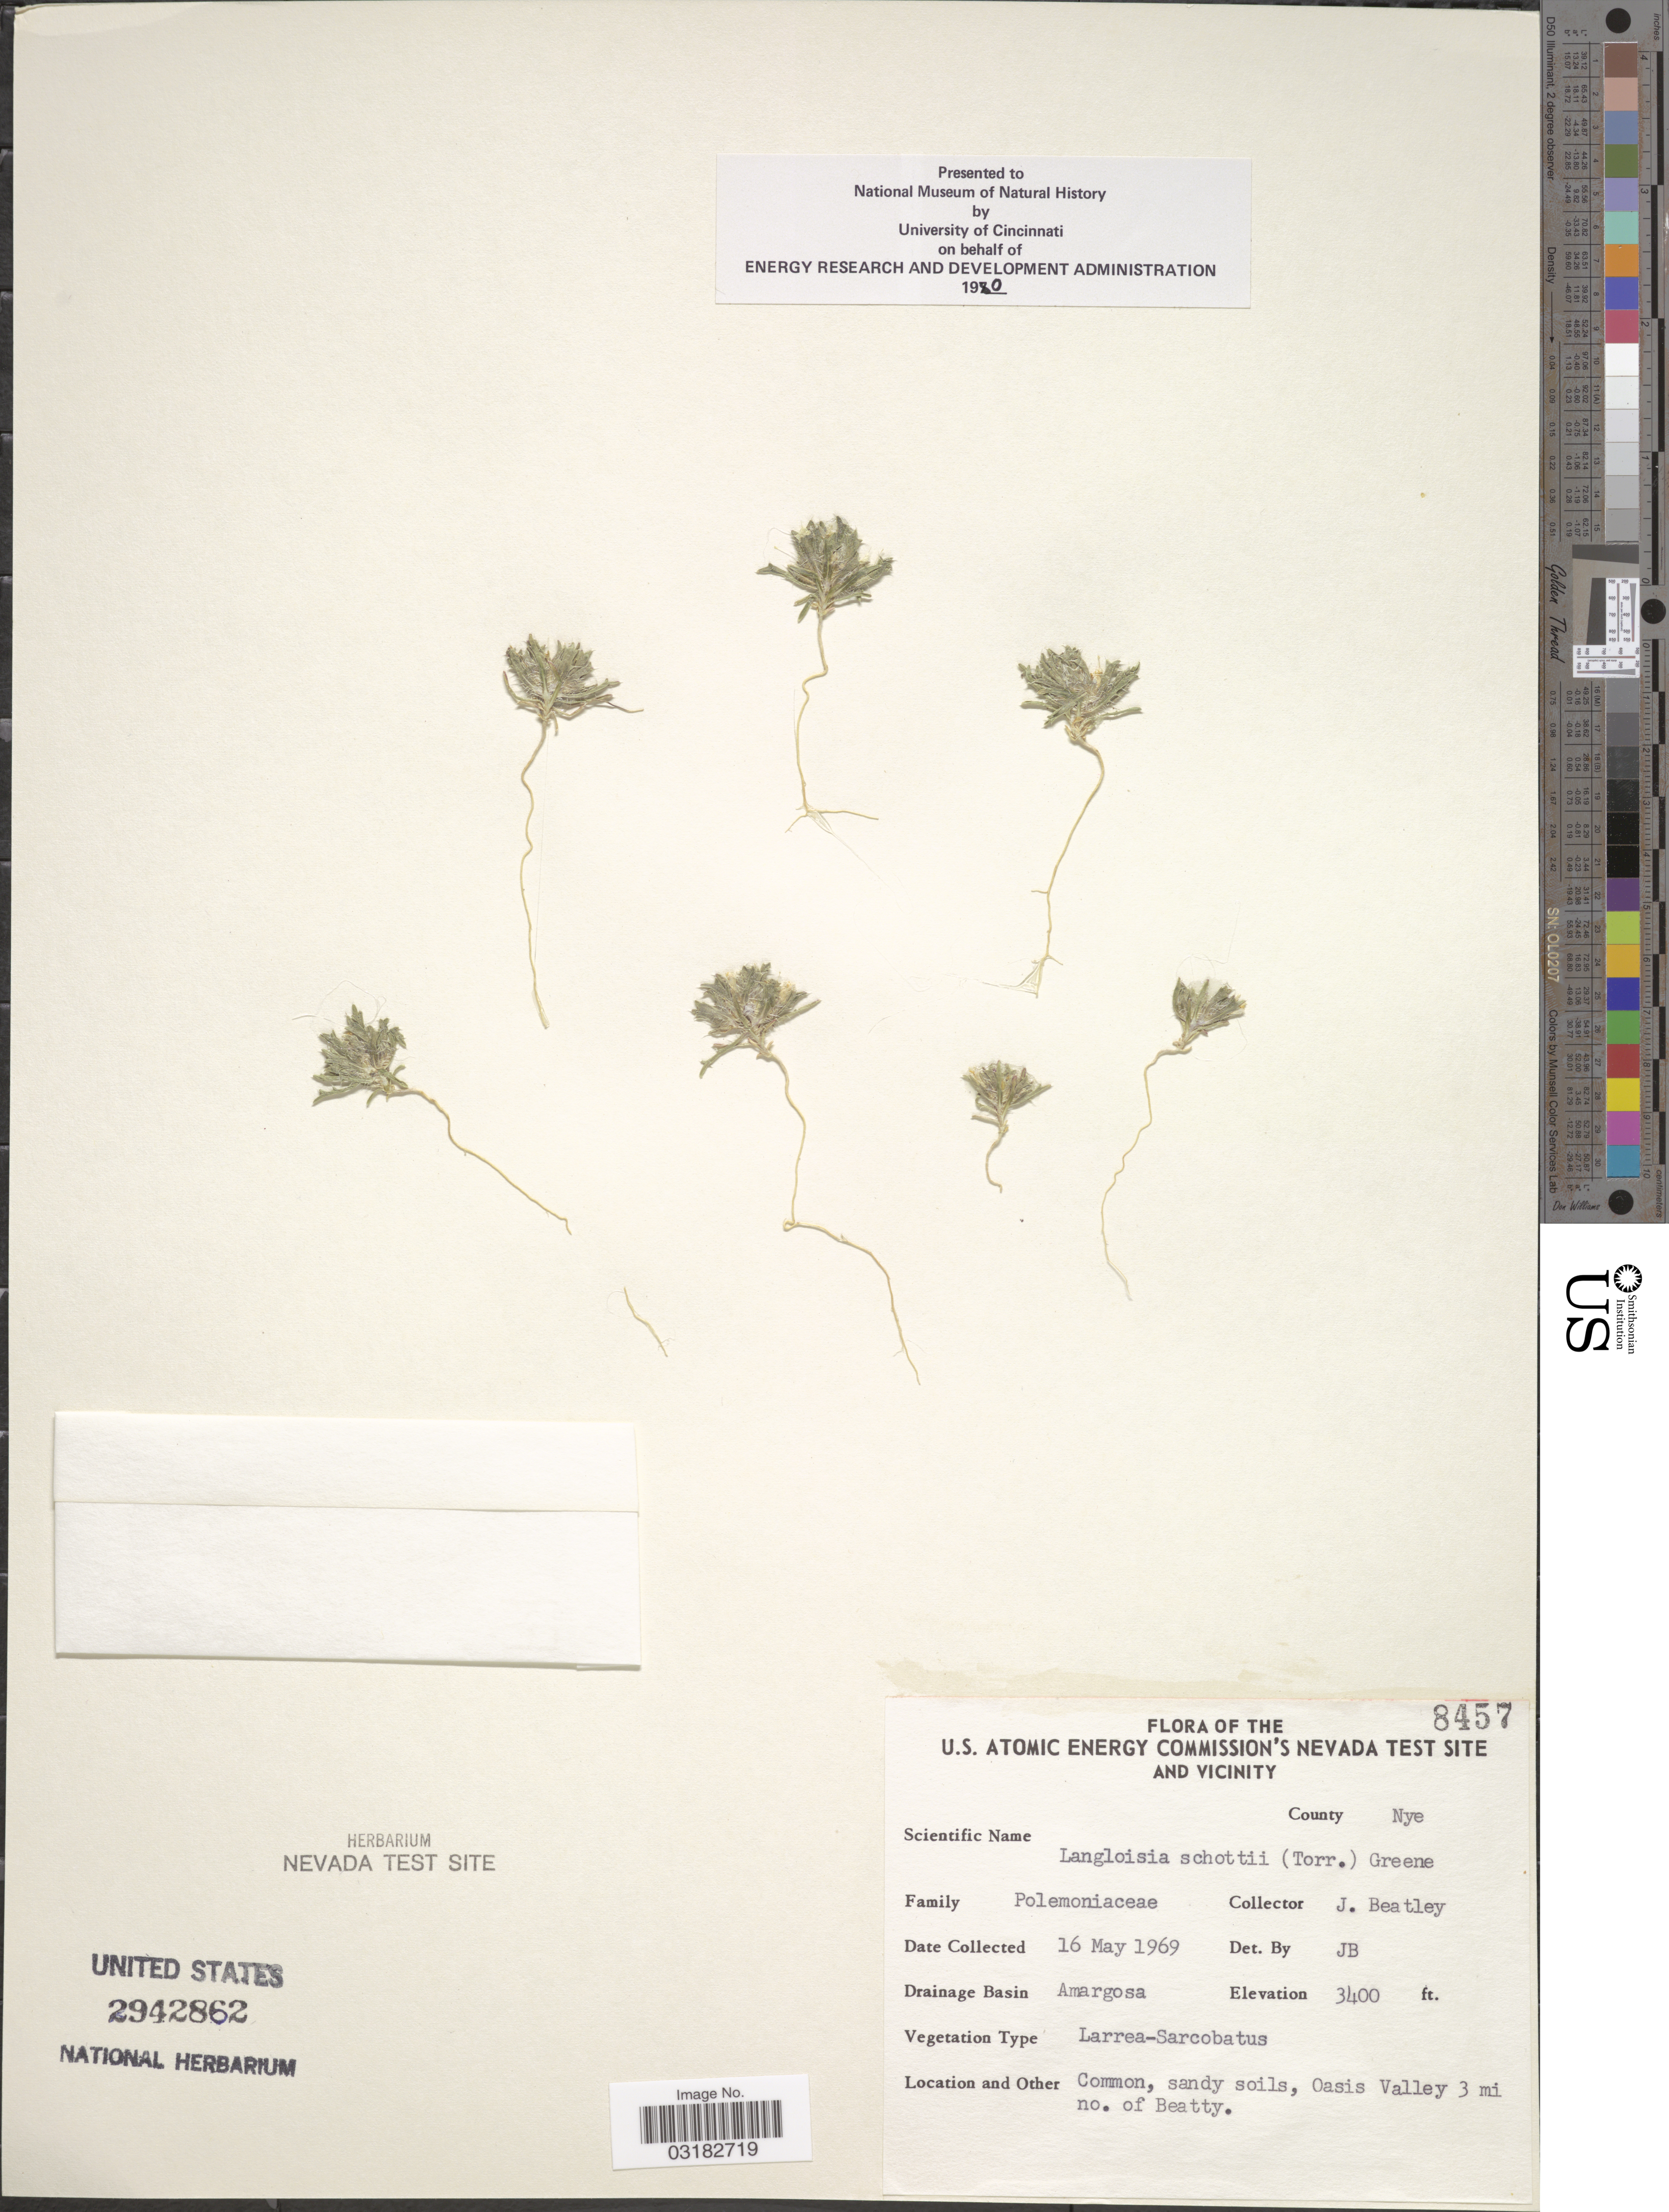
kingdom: Plantae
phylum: Tracheophyta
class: Magnoliopsida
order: Ericales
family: Polemoniaceae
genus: Loeseliastrum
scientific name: Loeseliastrum schottii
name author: (Torr.) Timbrook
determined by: Strong, Mark T., (BOT), Smithsonian Institution - National Museum of Natural History (UNITED STATES)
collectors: J. C. Beatley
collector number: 8457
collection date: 1969-05-16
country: United States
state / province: Nevada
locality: U.S. Atomic Energy Commission's Nevada Test Site and vicinity. County Nye. Drainage Basin Amargosa. Oasis Valley 3 mi no. of Beatty.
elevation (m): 1036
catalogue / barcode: US 2942862